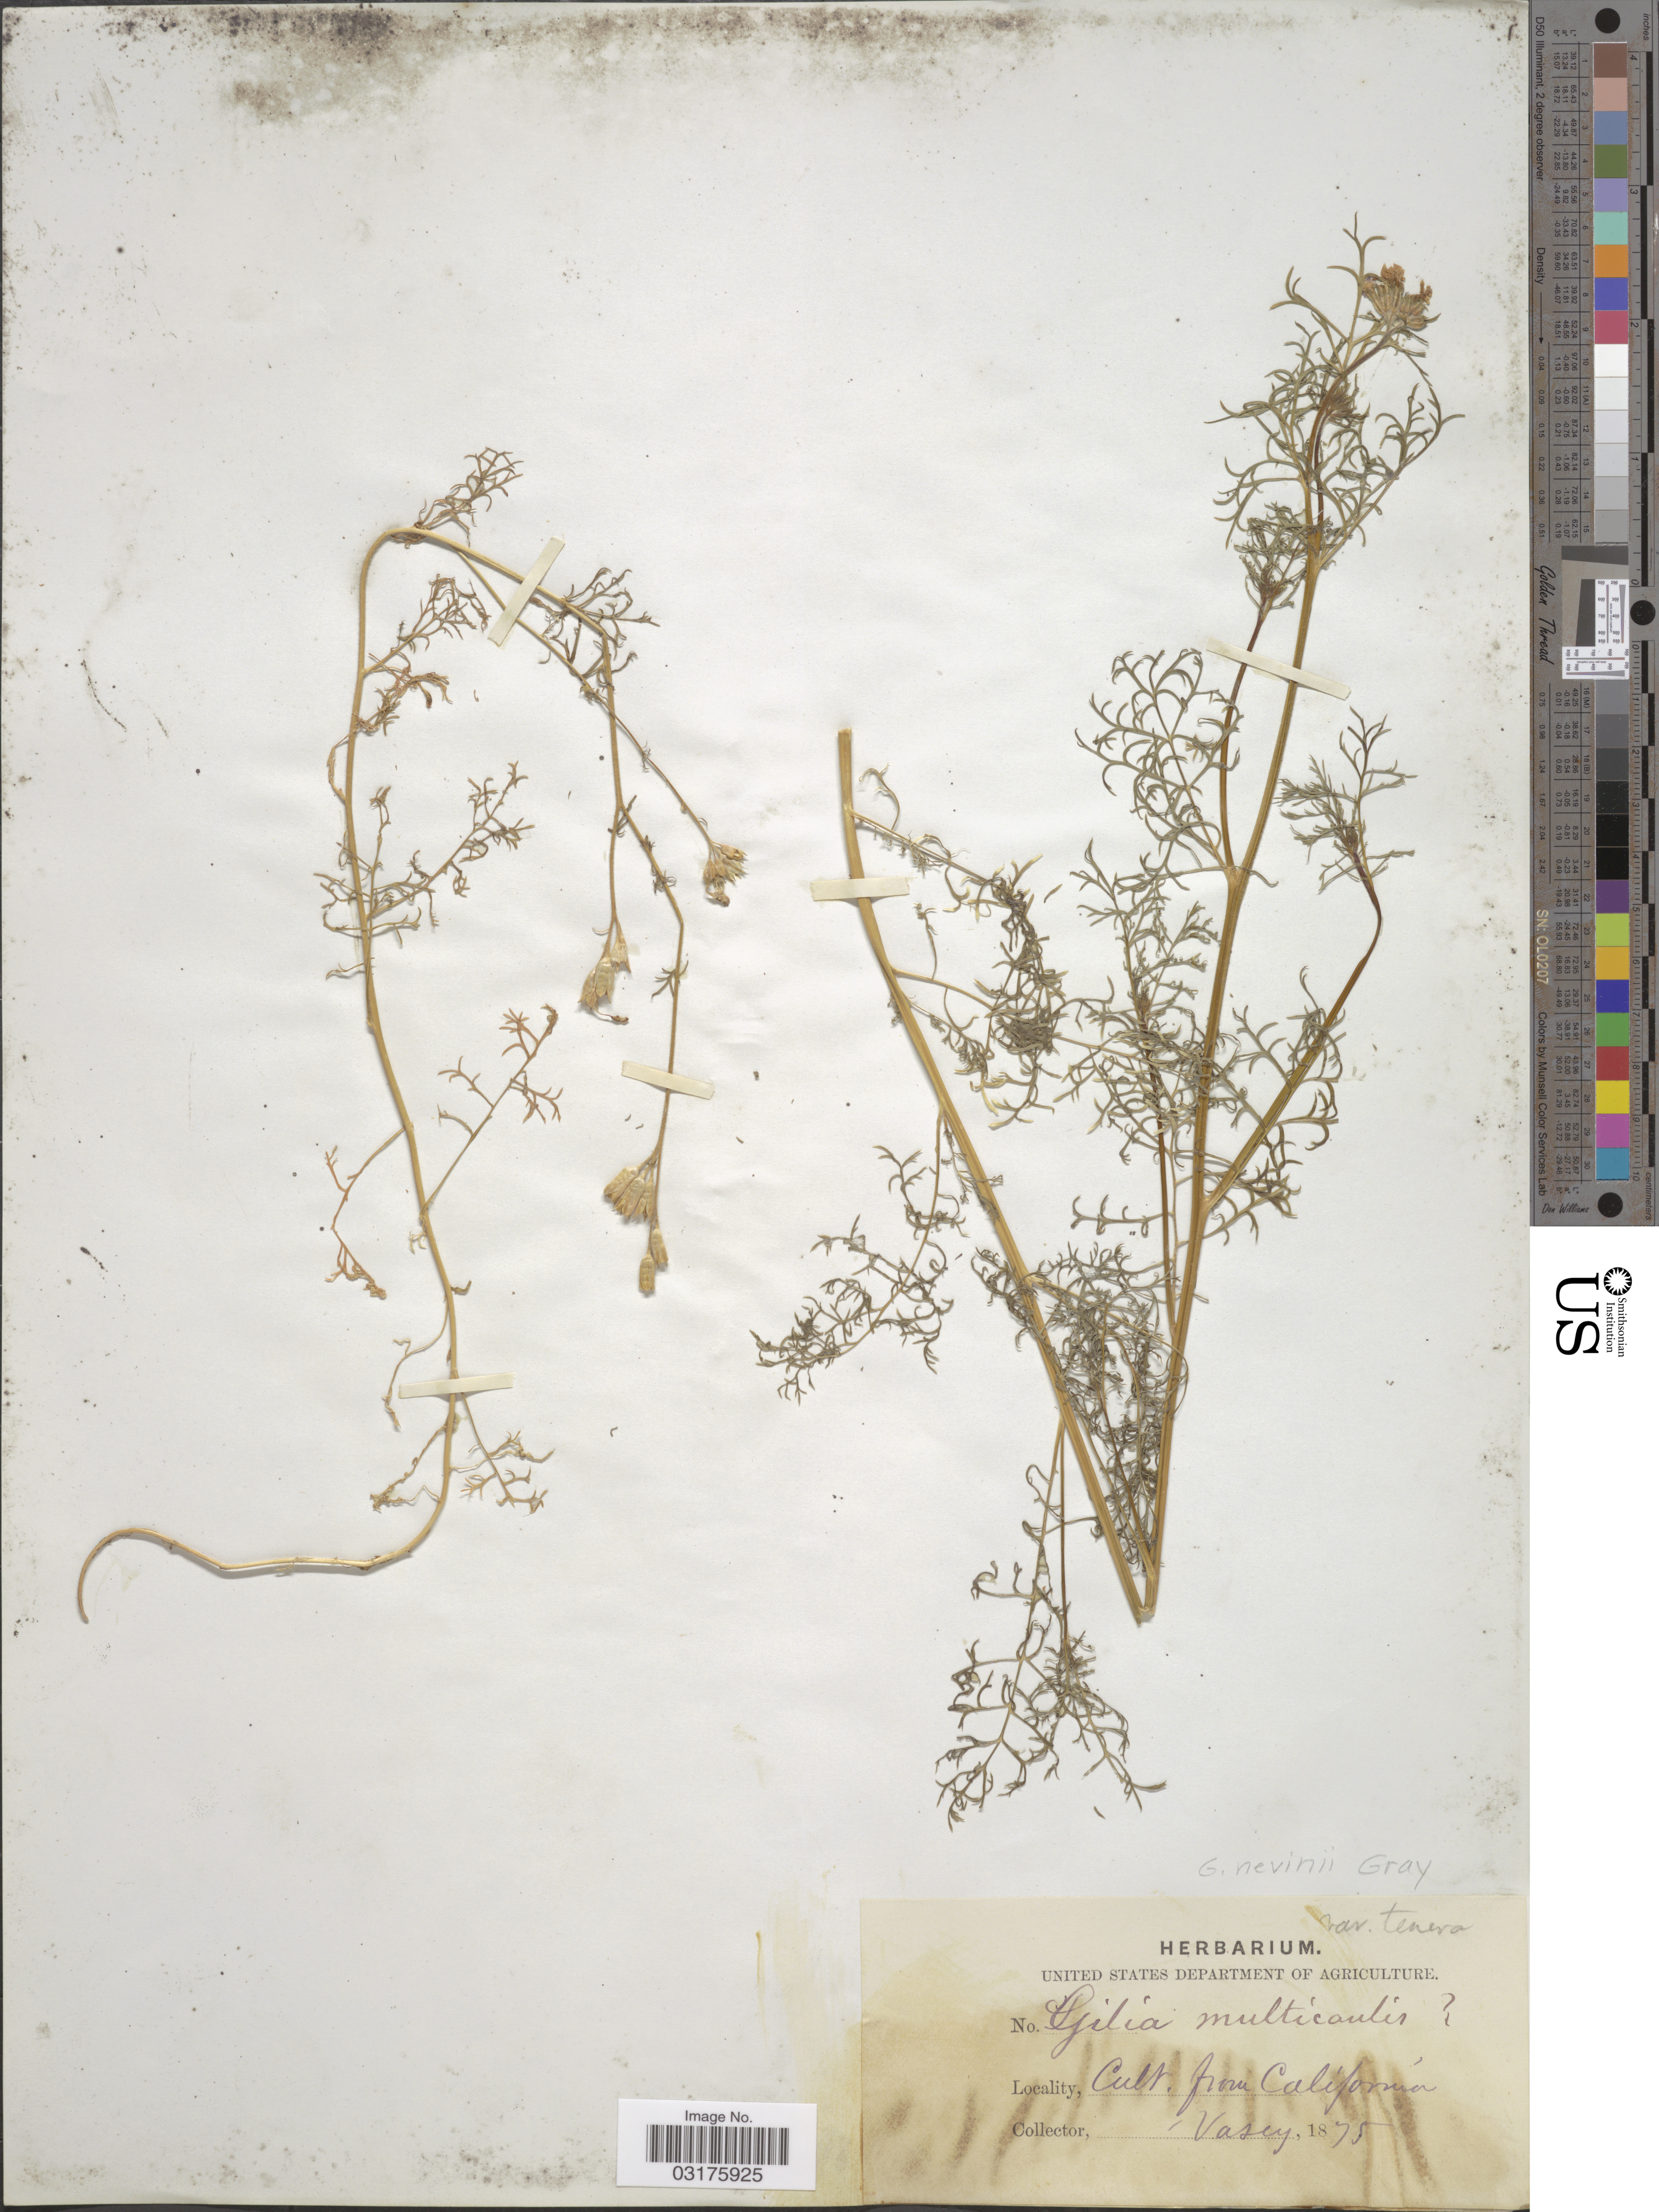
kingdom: Plantae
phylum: Tracheophyta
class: Magnoliopsida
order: Ericales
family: Polemoniaceae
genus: Gilia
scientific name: Gilia nevinii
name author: A. Gray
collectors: Vasey, --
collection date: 1875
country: United States